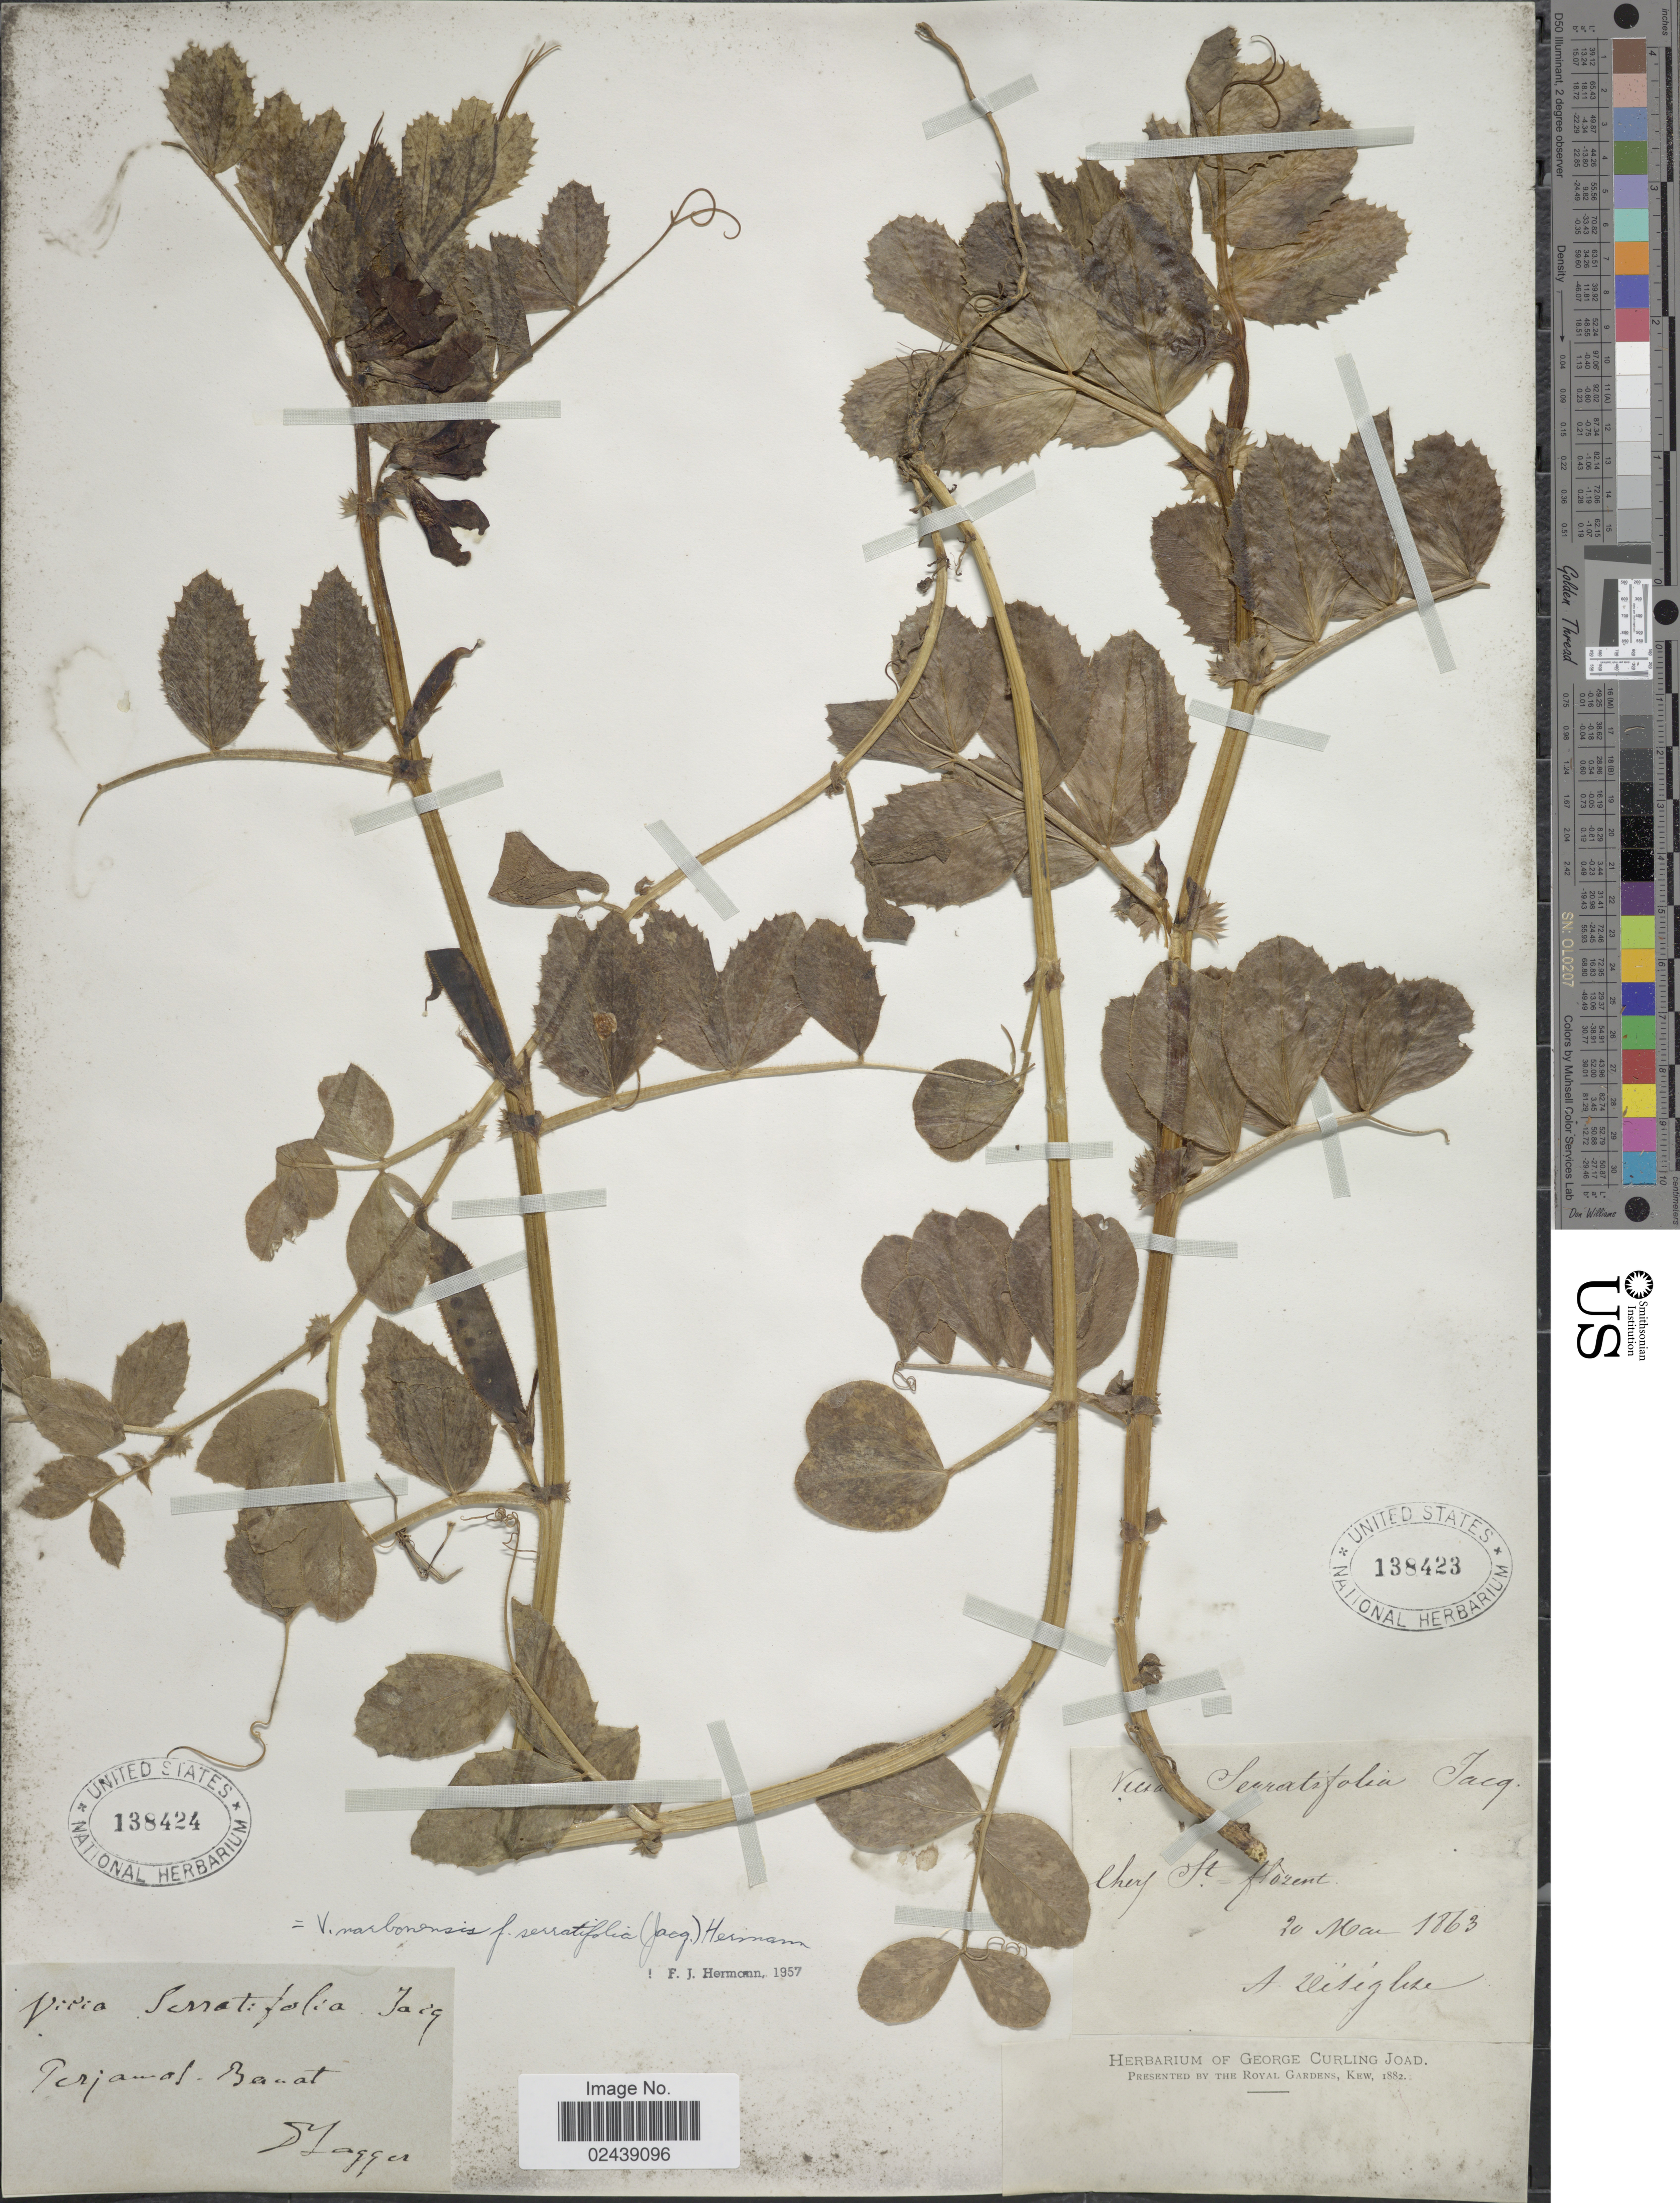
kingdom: Plantae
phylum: Tracheophyta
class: Magnoliopsida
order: Fabales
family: Fabaceae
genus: Vicia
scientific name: Vicia narbonensis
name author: L.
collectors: A. Diliglize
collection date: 1863-05-20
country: France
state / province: Corsica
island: Corse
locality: Saint-Florent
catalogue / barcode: US 138423